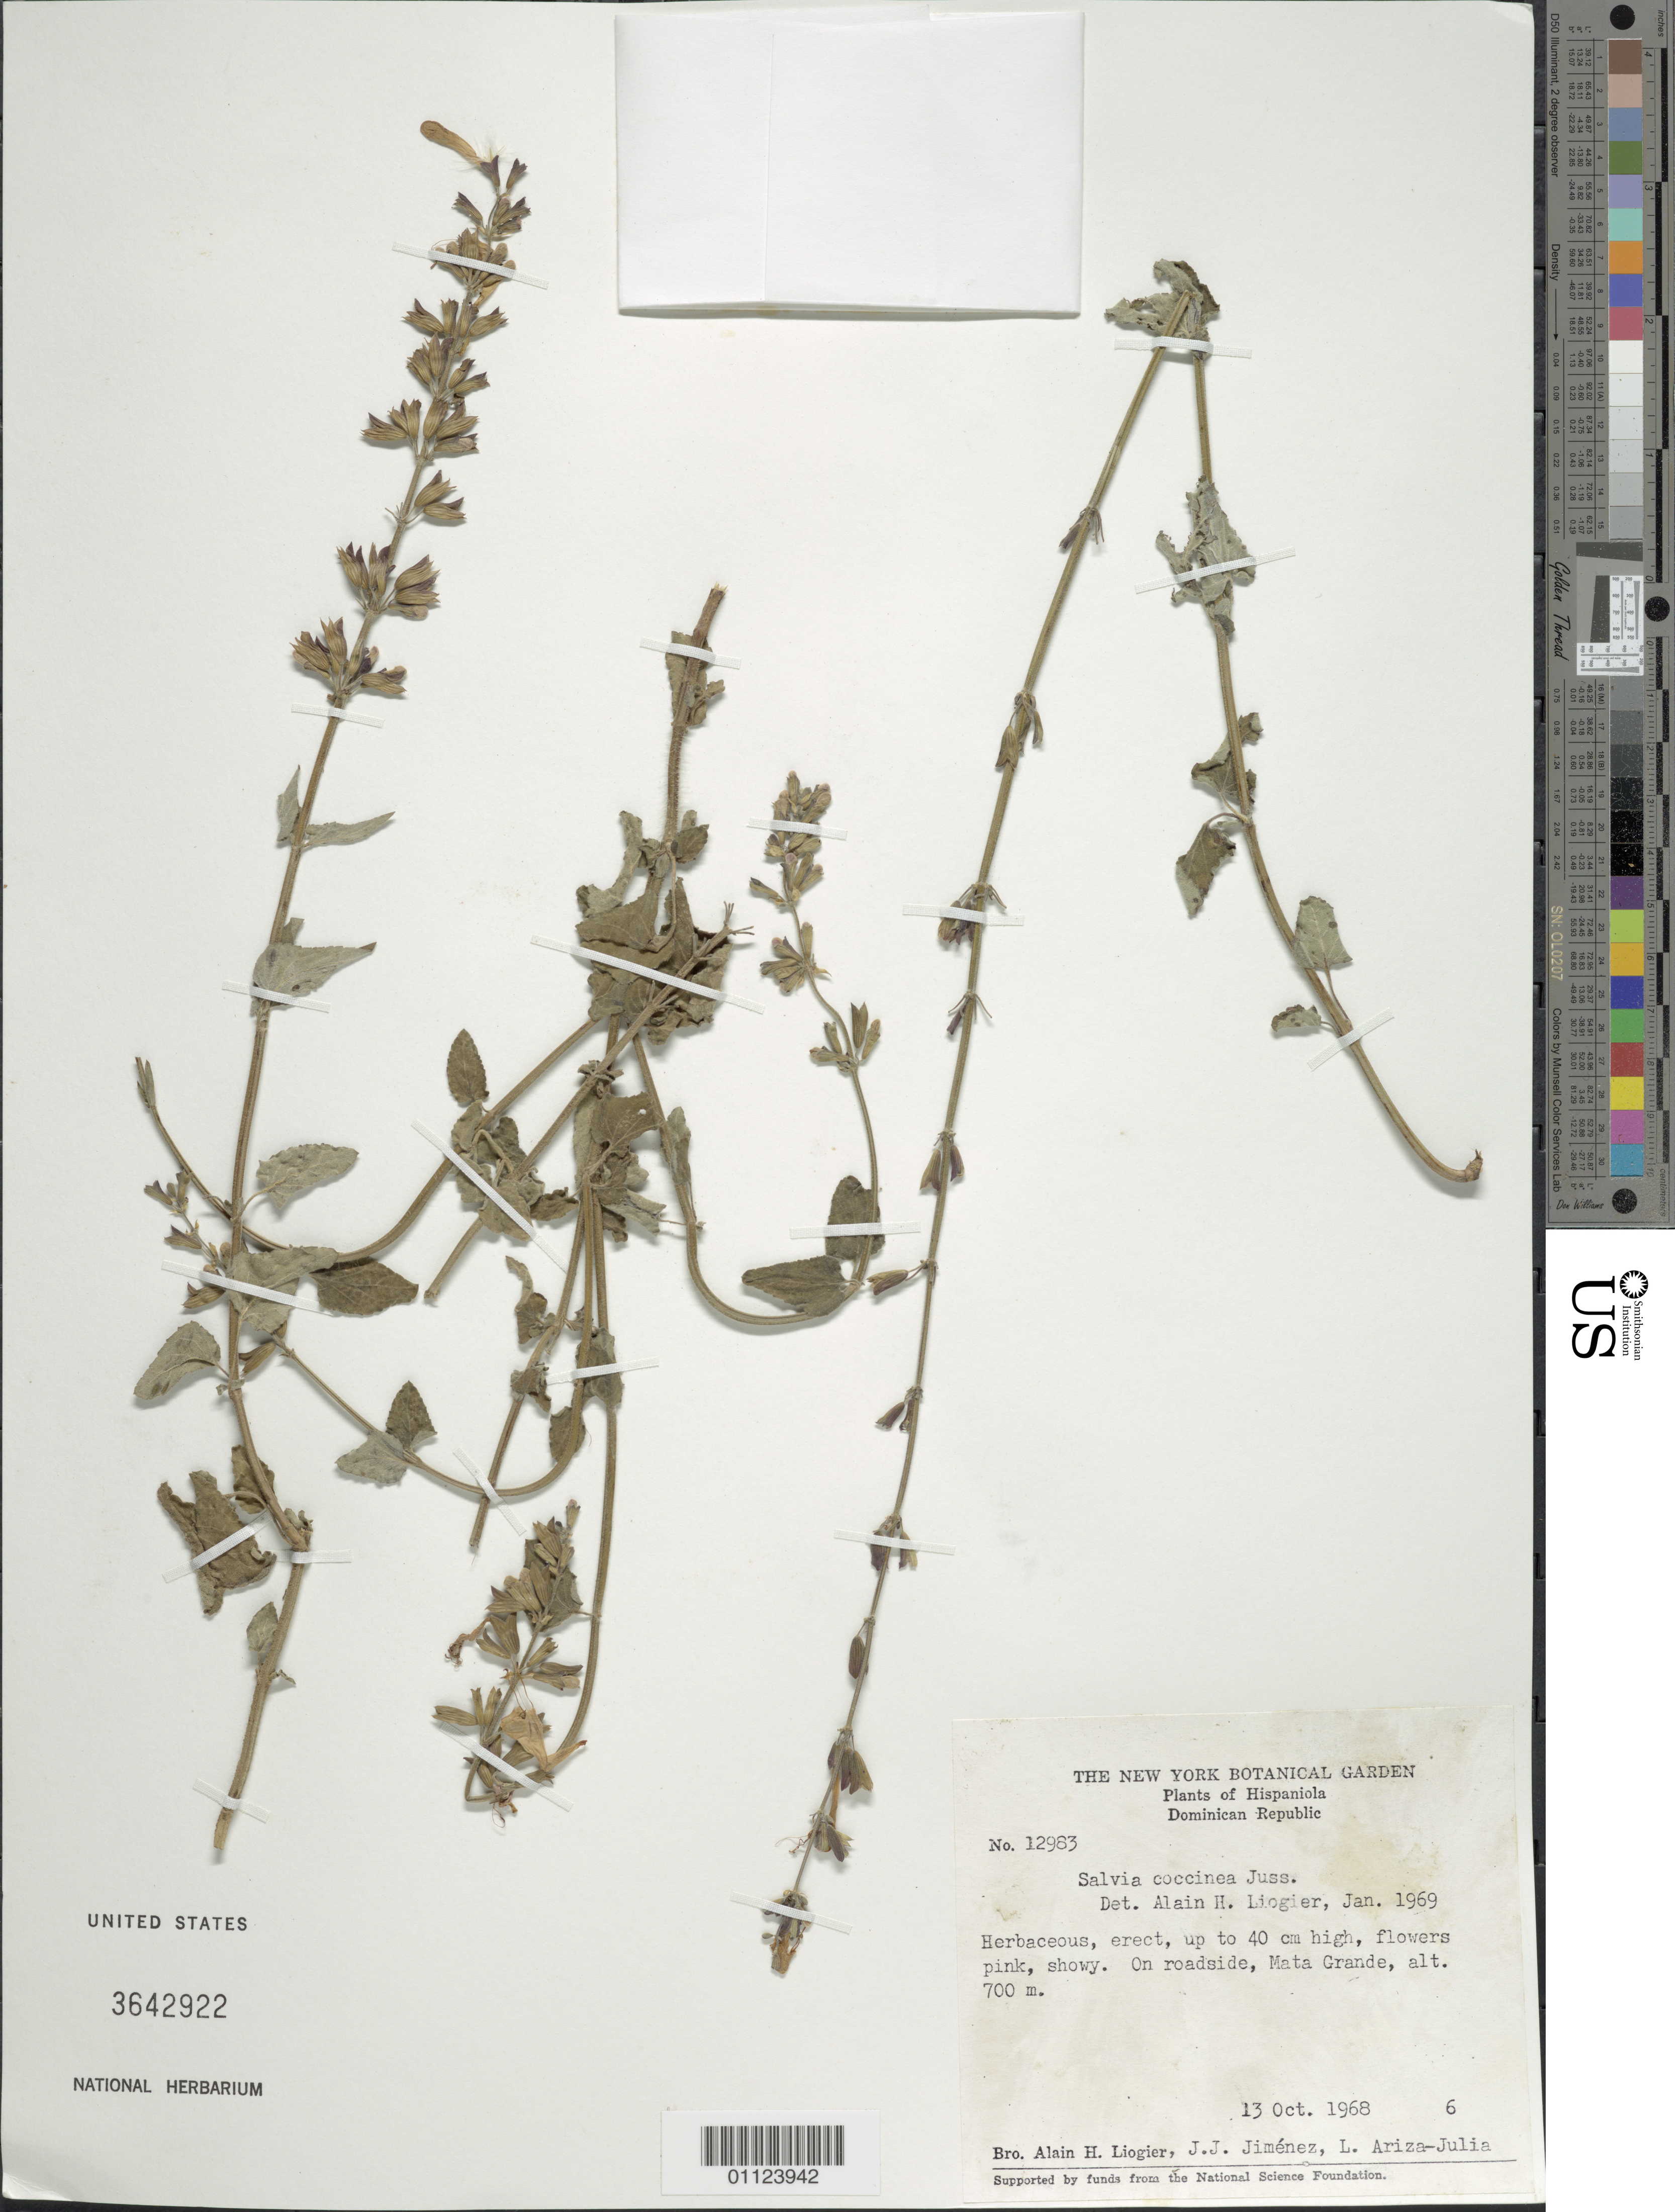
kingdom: Plantae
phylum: Tracheophyta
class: Magnoliopsida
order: Lamiales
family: Lamiaceae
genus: Salvia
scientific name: Salvia coccinea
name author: Buc'hoz ex Etl.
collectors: A. H. Liogier, J. J. Jiménez Almonte & L. Ariza-Julia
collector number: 12983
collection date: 1968-10-13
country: Dominican Republic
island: Hispaniola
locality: Mata Grande.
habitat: On roadside.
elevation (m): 700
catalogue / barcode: US 3642922